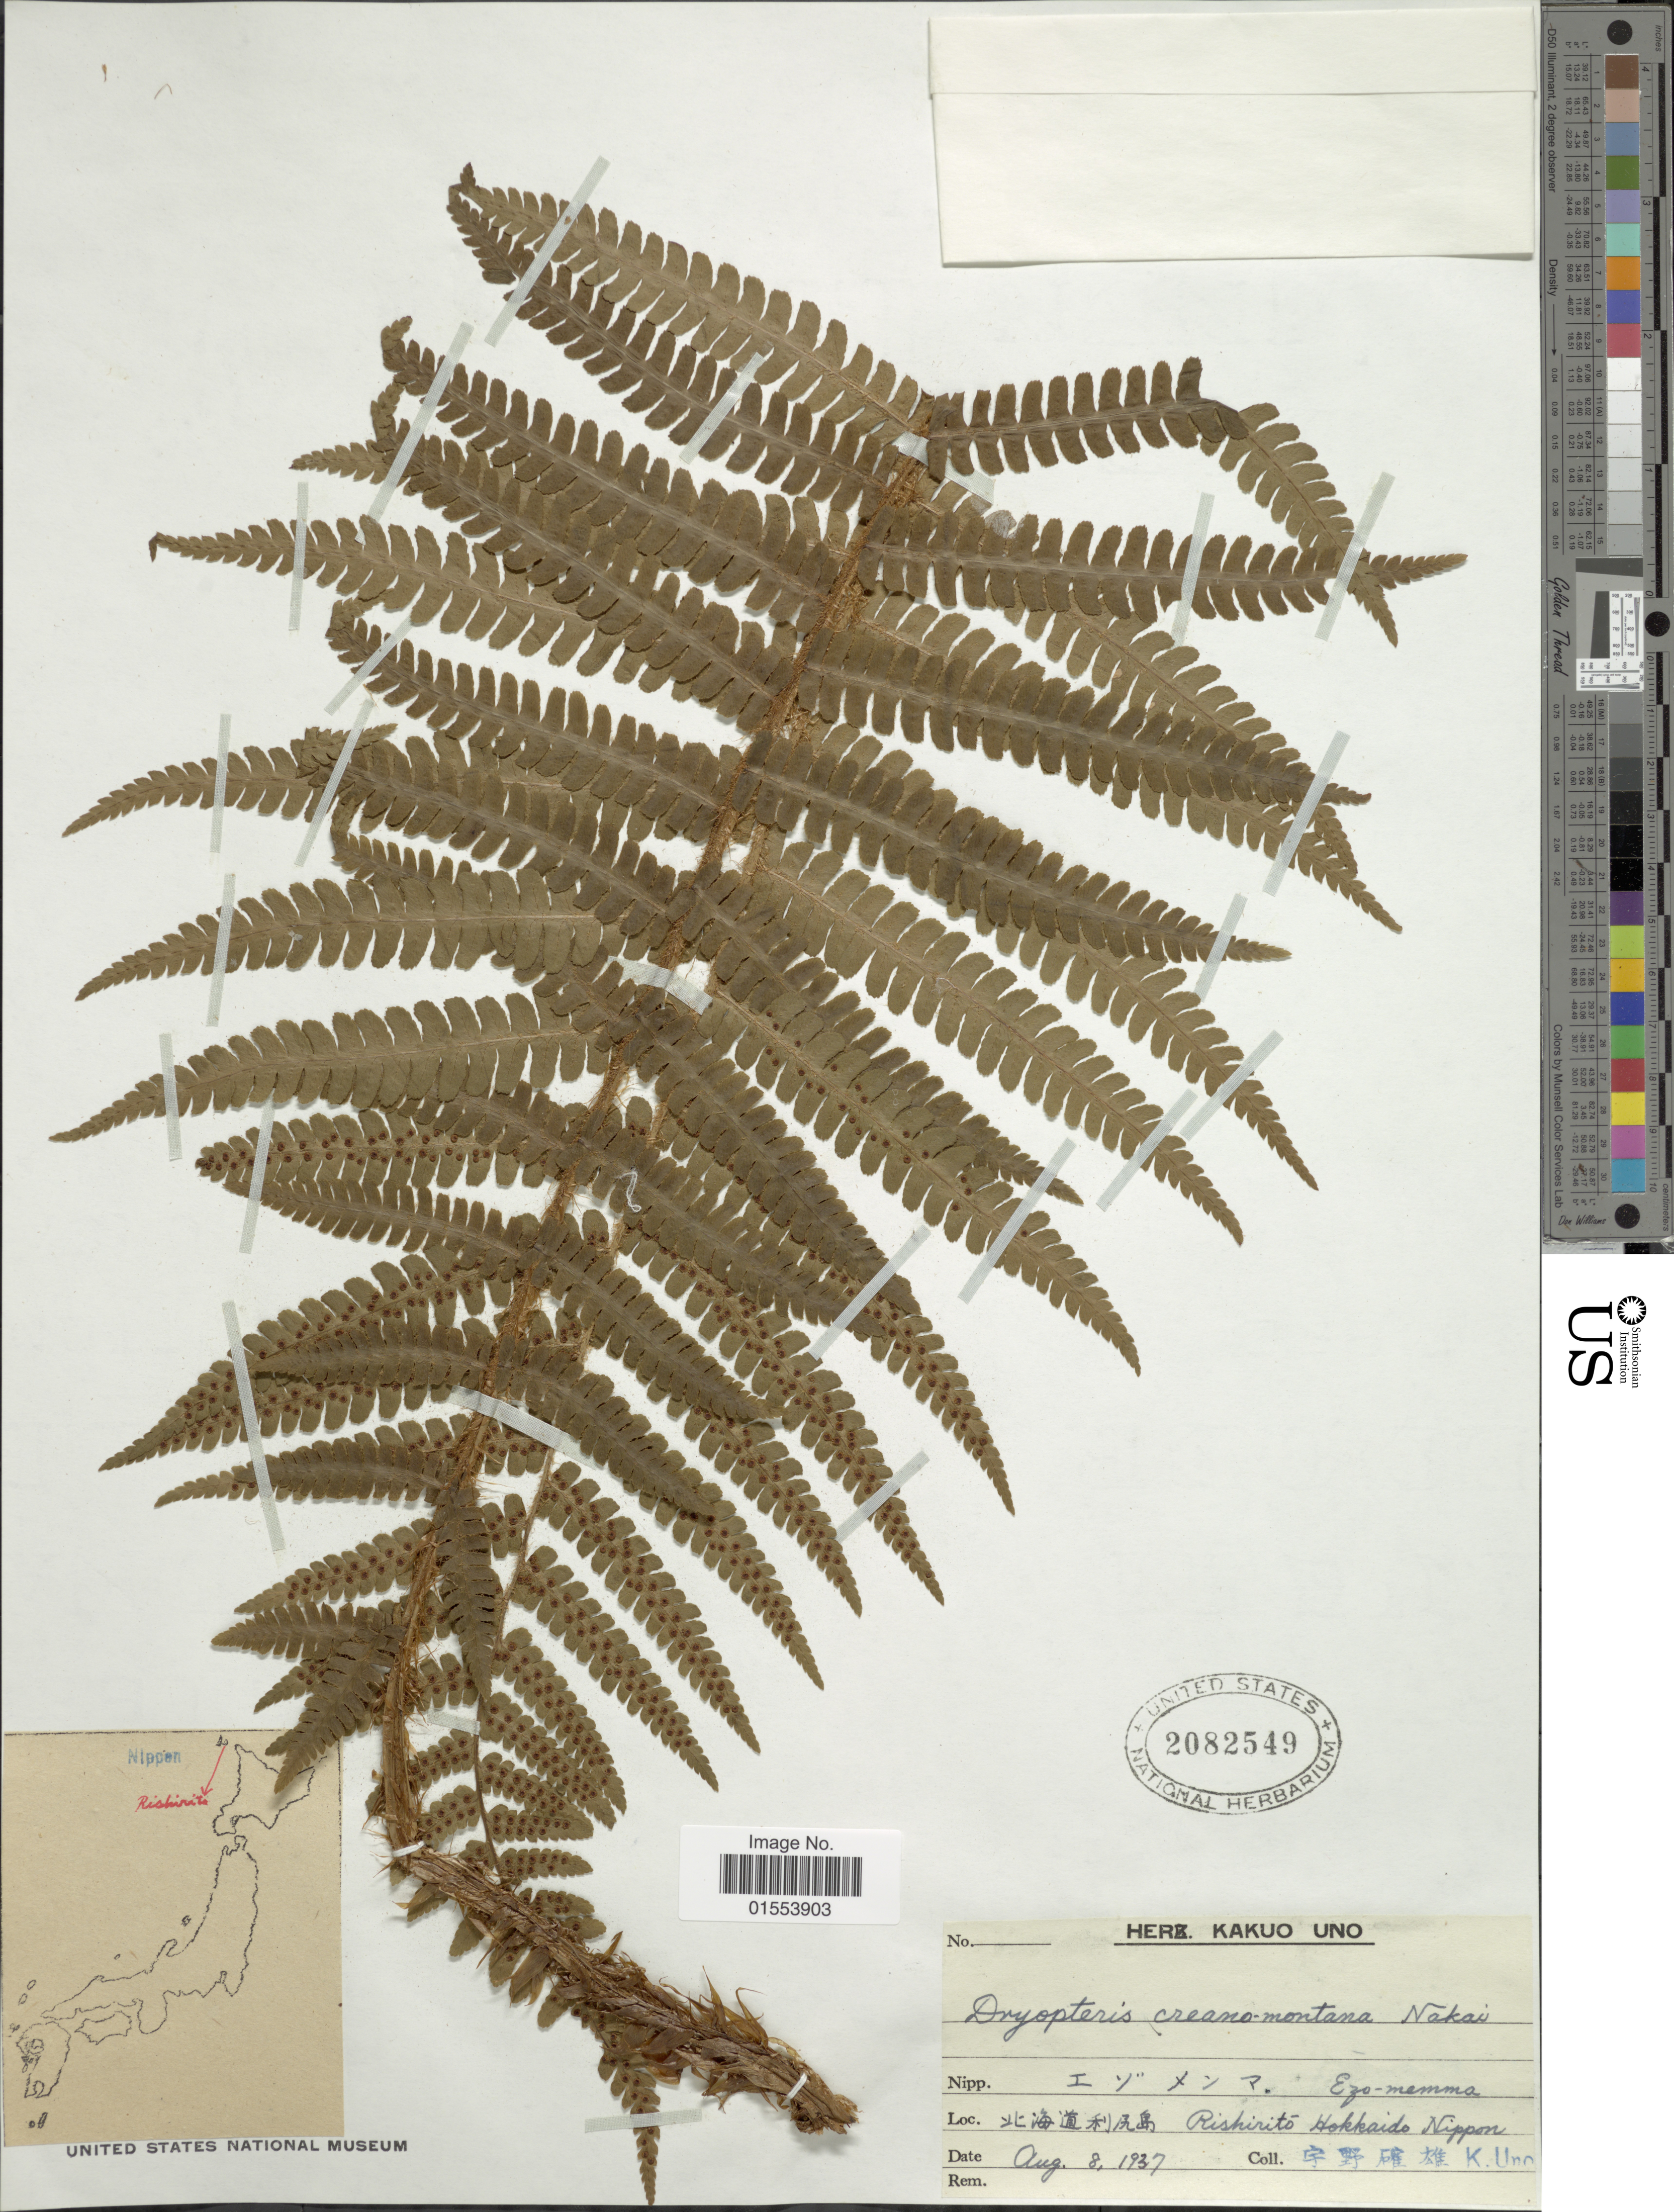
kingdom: Plantae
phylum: Tracheophyta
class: Polypodiopsida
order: Polypodiales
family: Dryopteridaceae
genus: Dryopteris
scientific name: Dryopteris coreano-montana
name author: Nakai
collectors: K. Uno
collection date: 1937-08-08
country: Japan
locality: RishiritoHokkaido Nippon.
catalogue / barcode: US 2082549